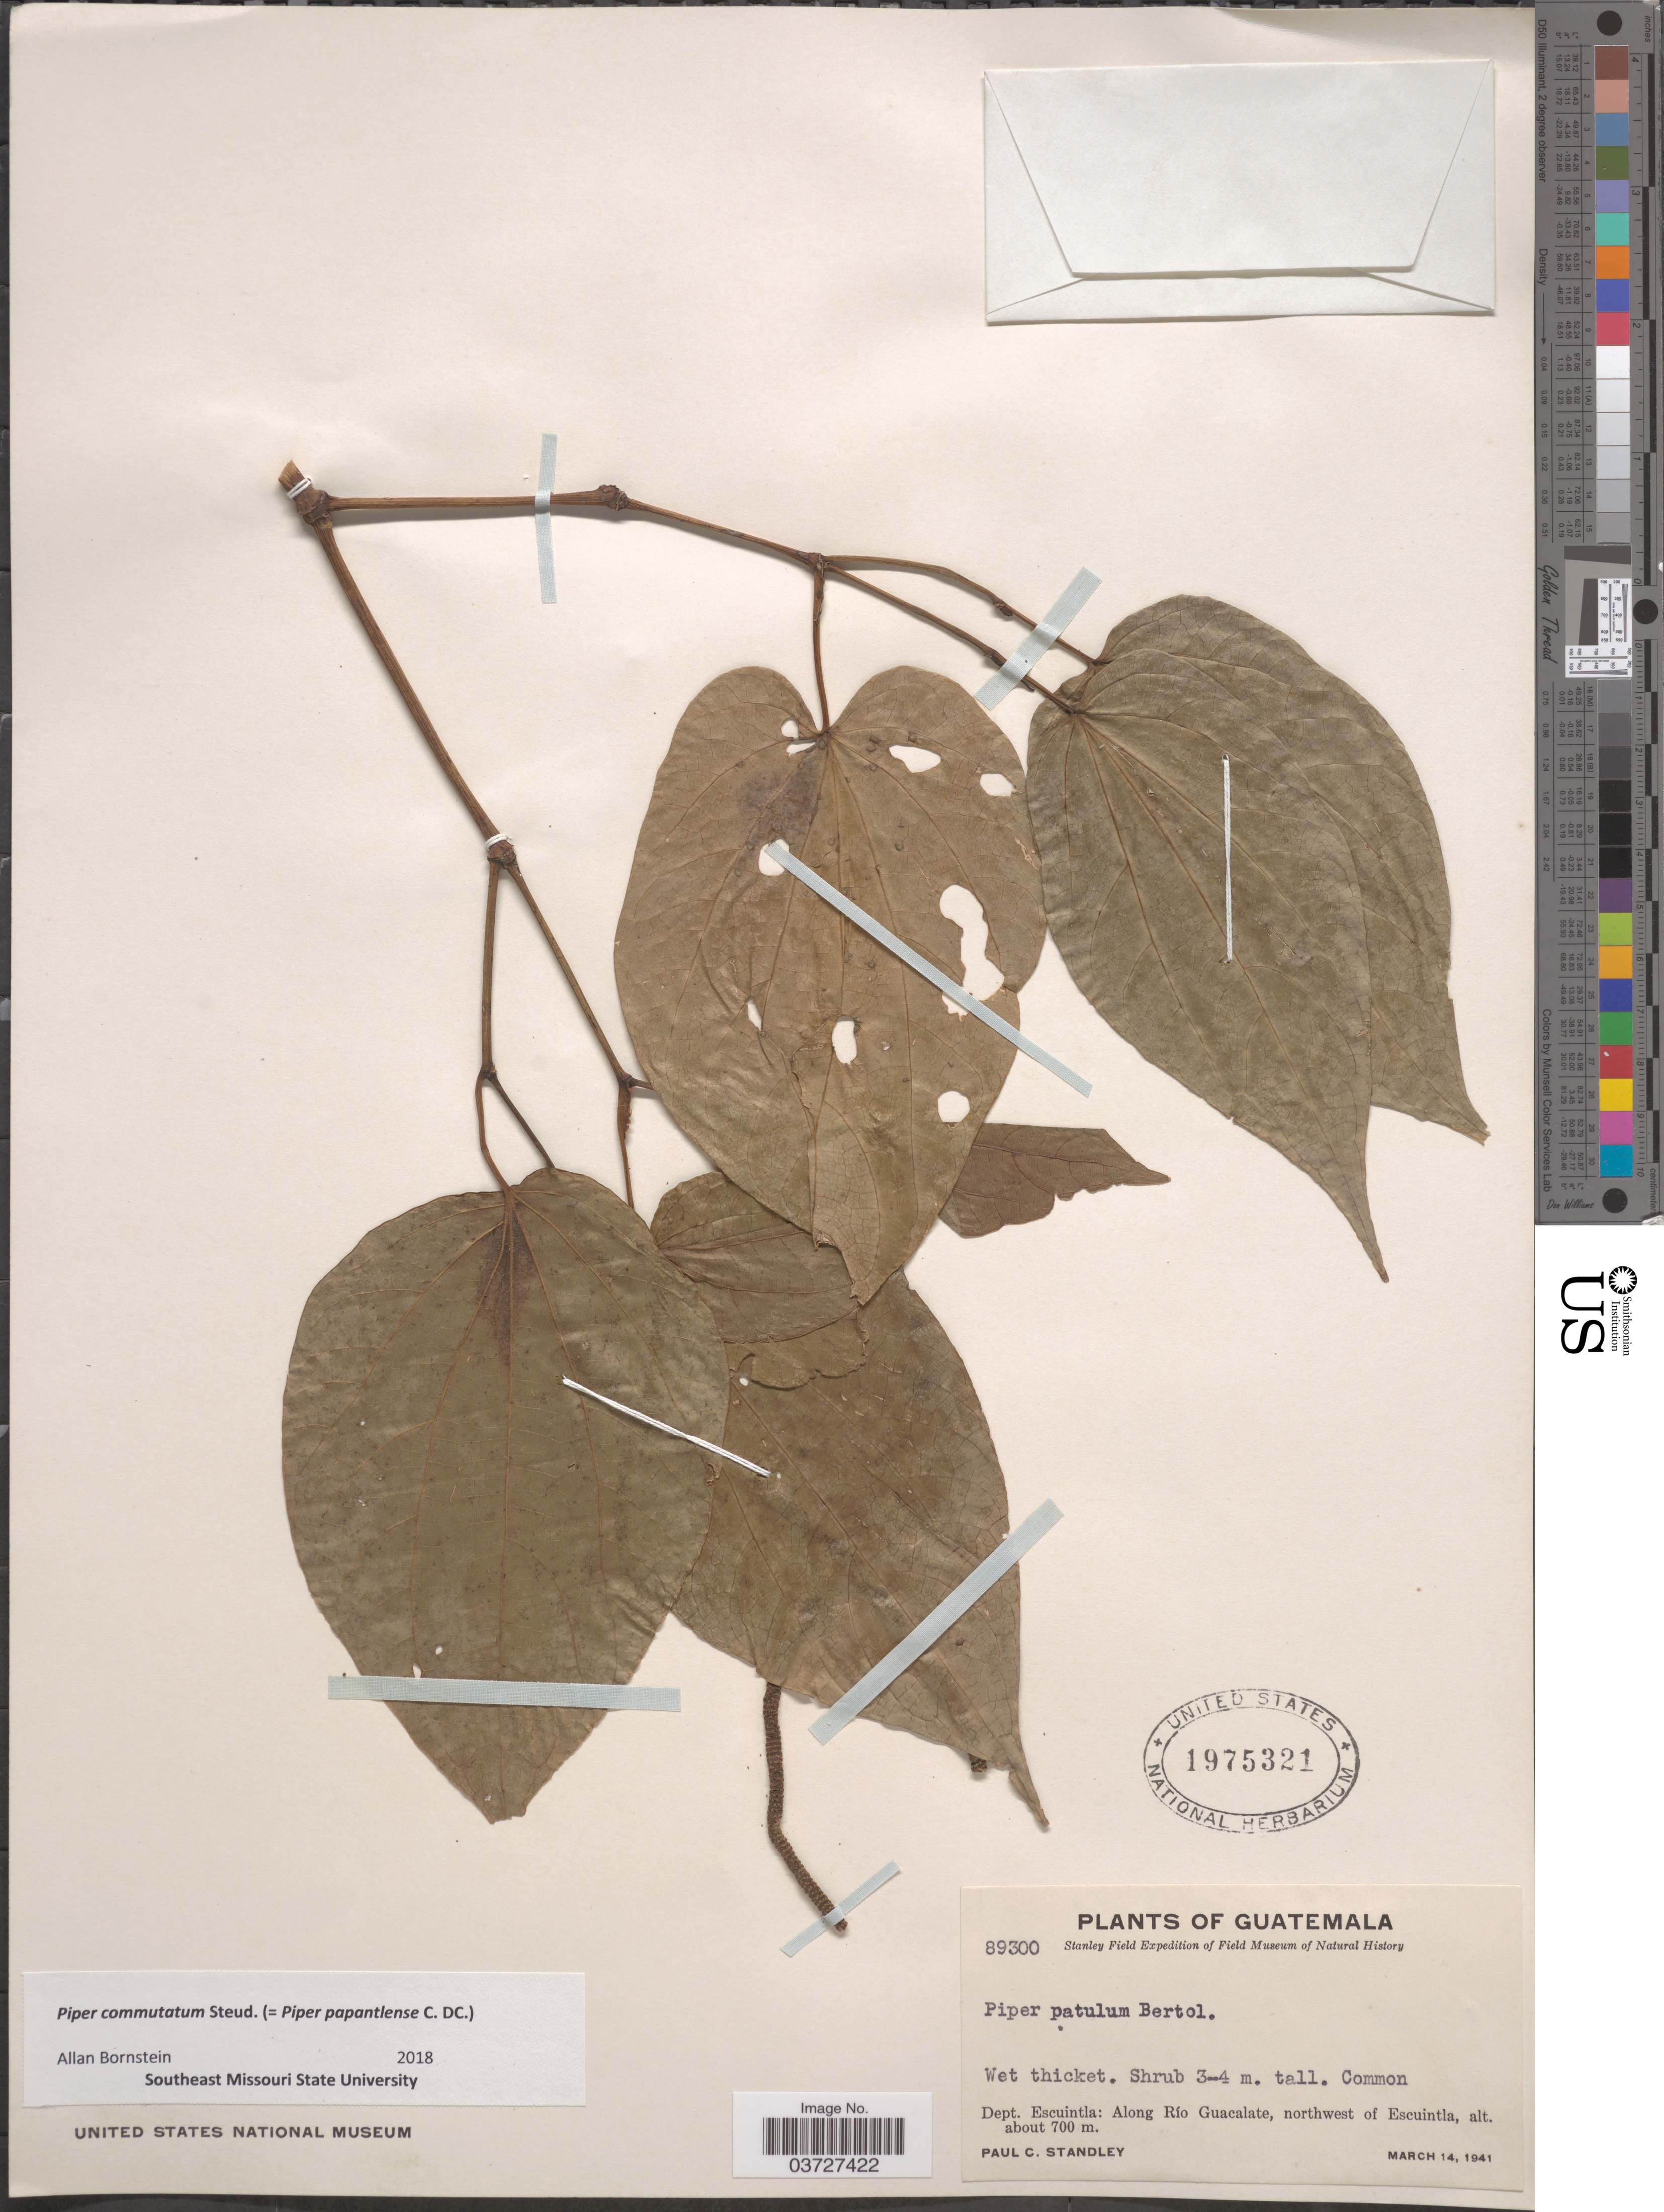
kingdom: Plantae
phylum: Tracheophyta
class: Magnoliopsida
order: Piperales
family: Piperaceae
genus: Piper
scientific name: Piper commutatum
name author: Steud.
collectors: P. C. Standley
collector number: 89300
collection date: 1941-03-14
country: Guatemala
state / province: Escuintla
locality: Dept. Escuintla: Along Río Guacalate, northwest of Escuintla.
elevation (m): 700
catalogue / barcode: US 1975321